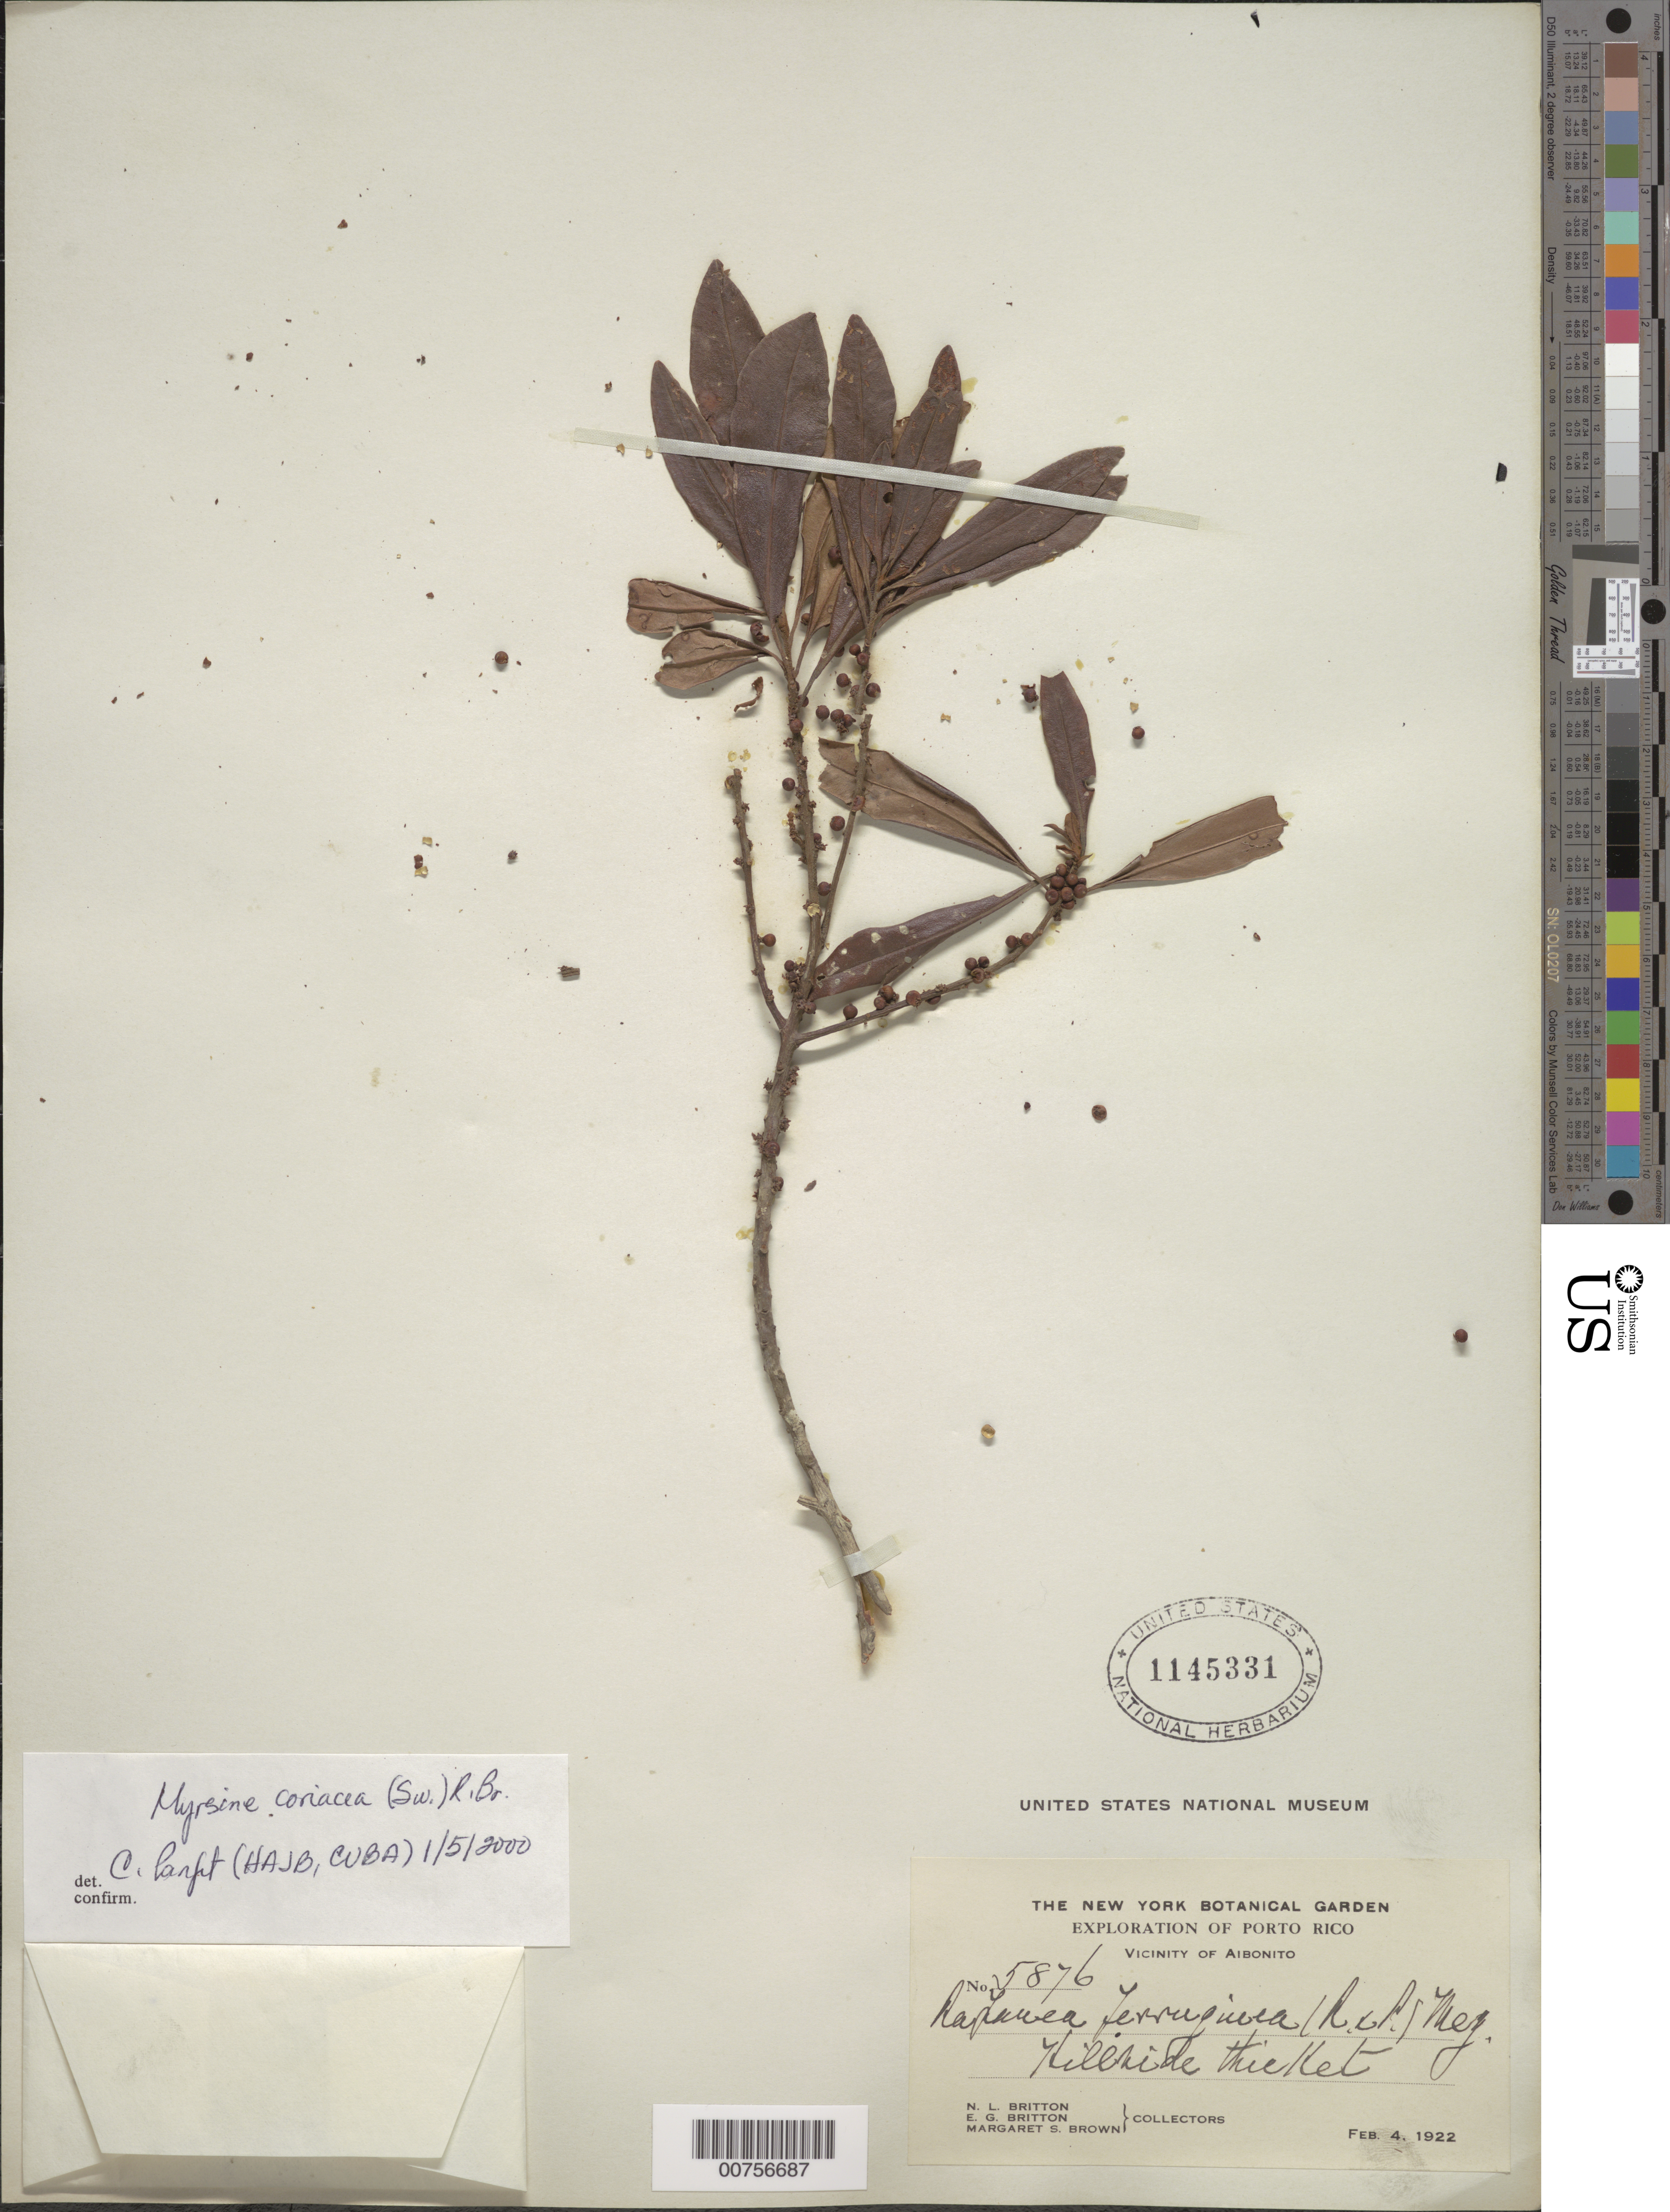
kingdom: Plantae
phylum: Tracheophyta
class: Magnoliopsida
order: Ericales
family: Primulaceae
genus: Myrsine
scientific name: Myrsine coriacea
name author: (Sw.) R. Br. ex Roem. & Schult.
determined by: Panfet, C.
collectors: N. Britton, E. G. Britton & M. S. Brown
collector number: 5876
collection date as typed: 04 Feb 1922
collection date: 1922-02-04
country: Puerto Rico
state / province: Abonito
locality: Vicinity of Aibonito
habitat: Hillside thicket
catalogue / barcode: US 1145331